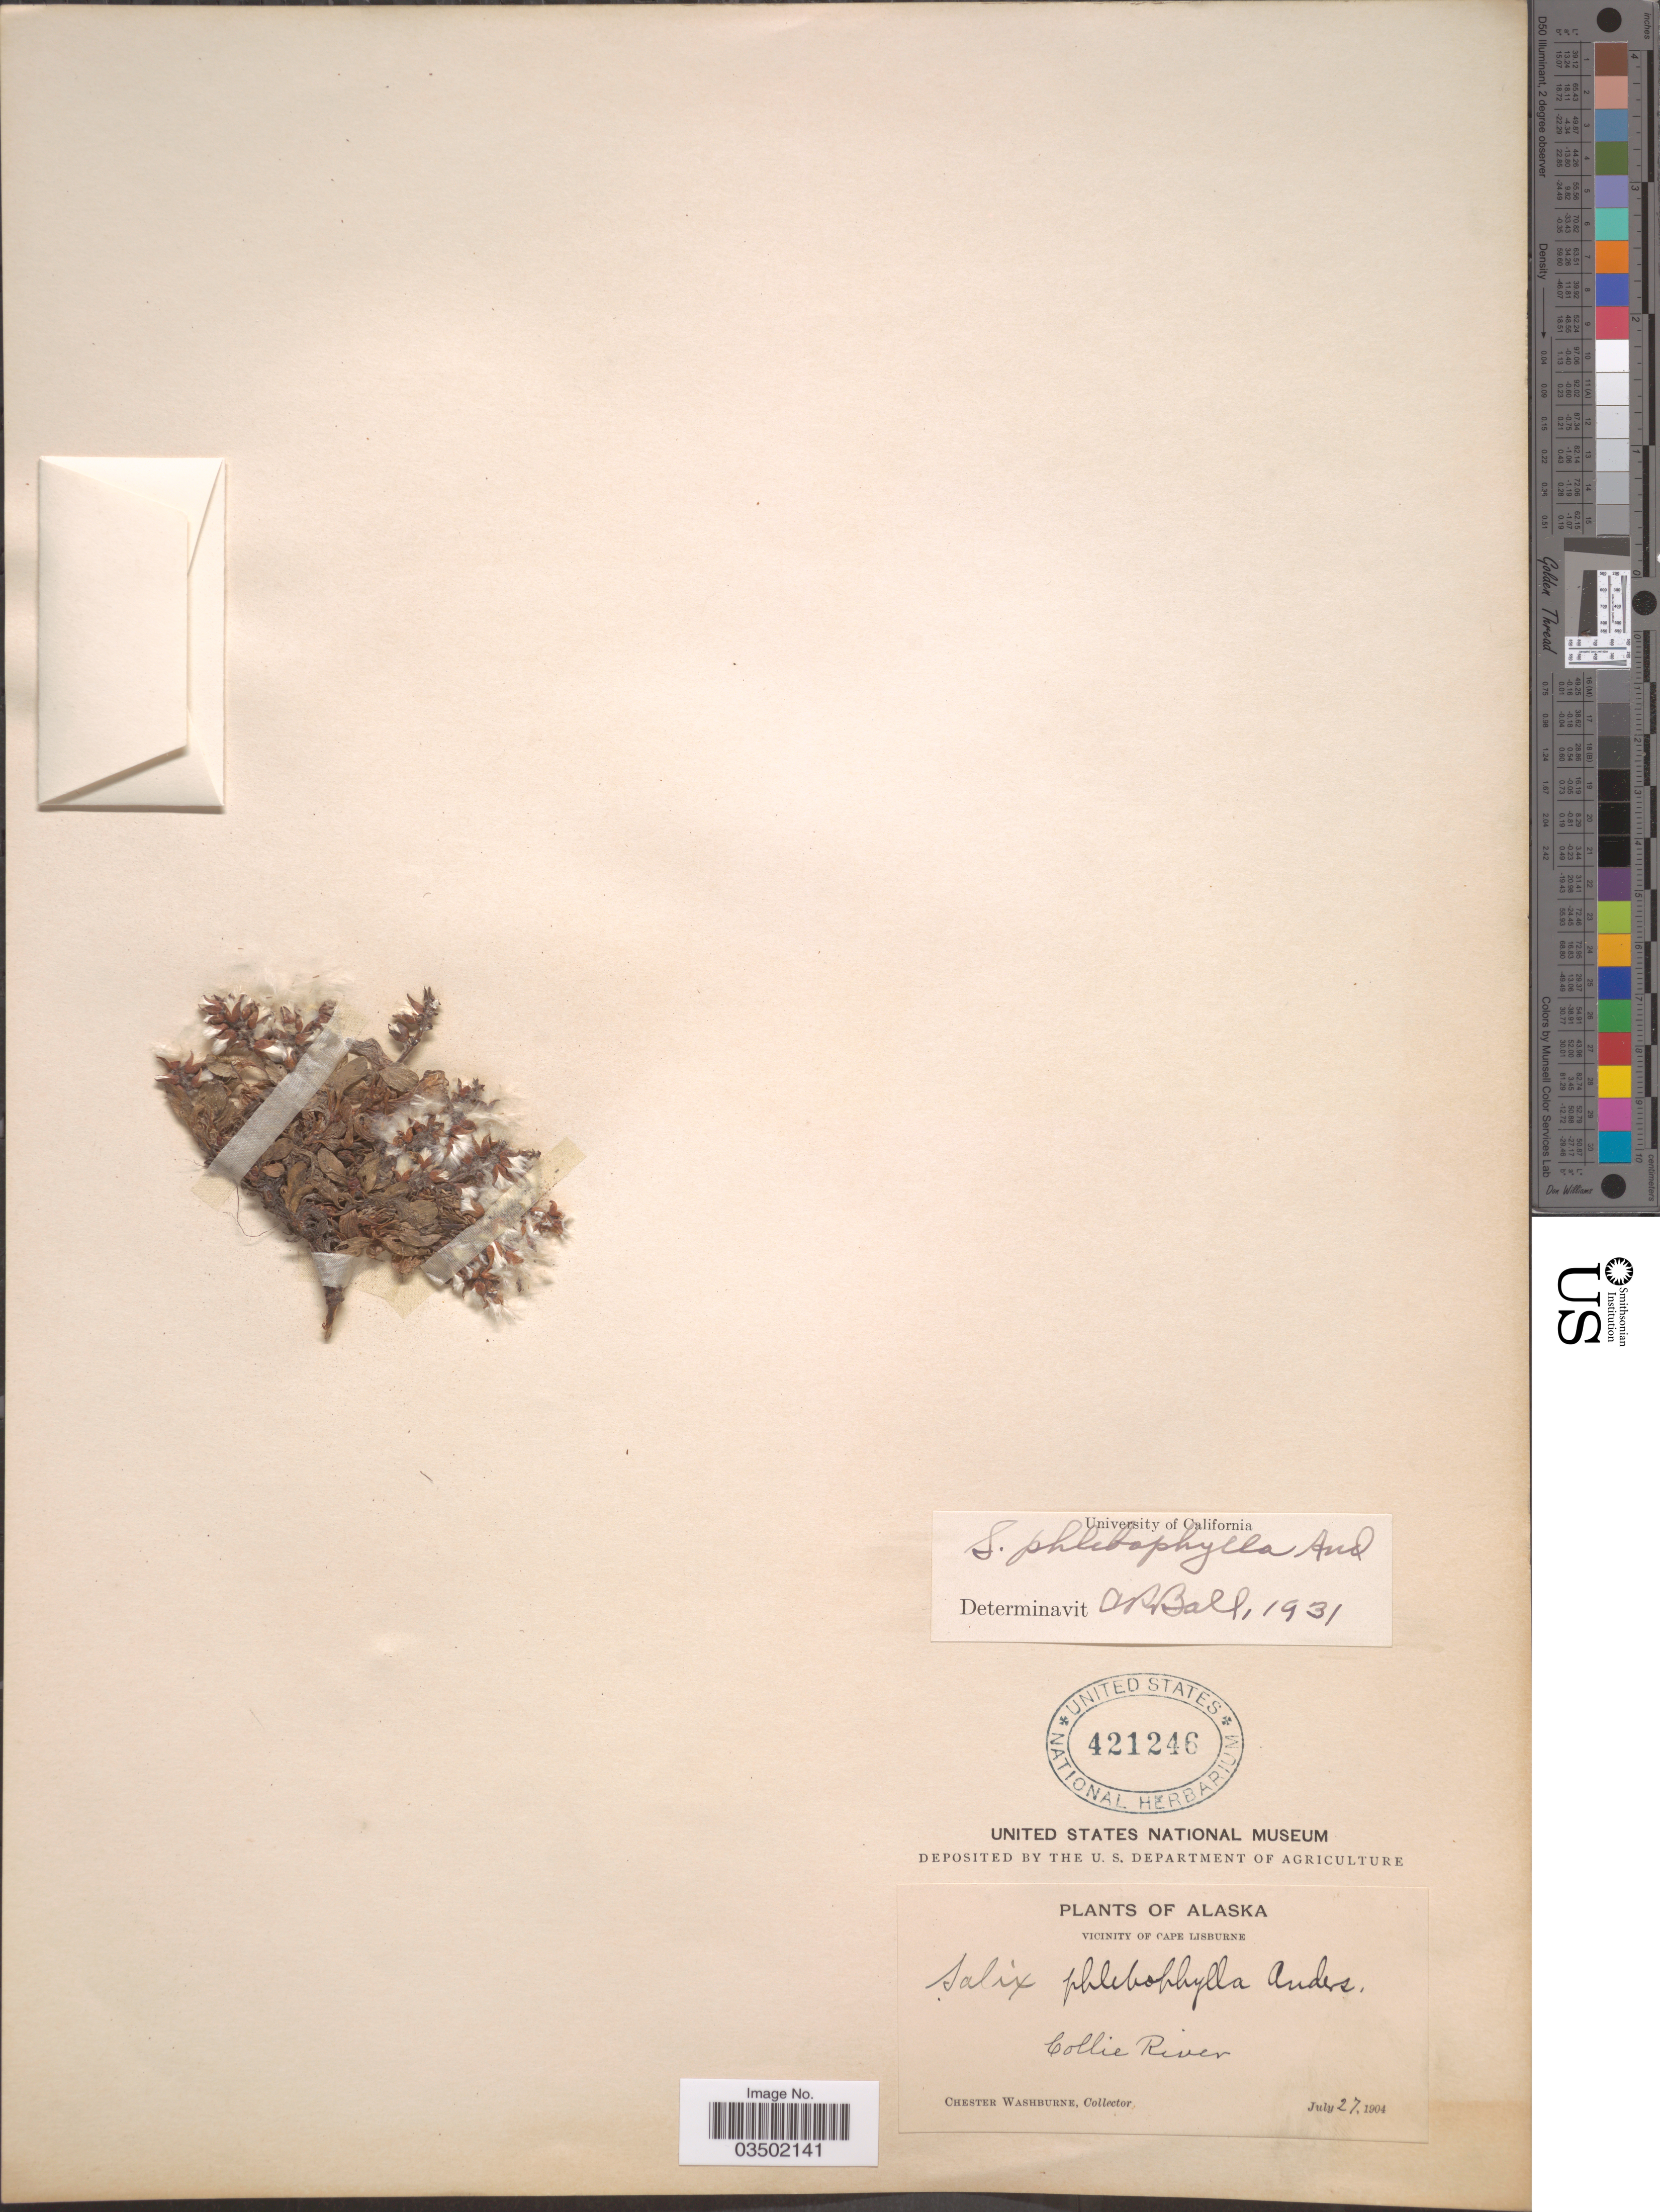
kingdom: Plantae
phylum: Tracheophyta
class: Magnoliopsida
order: Malpighiales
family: Salicaceae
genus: Salix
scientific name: Salix phlebophylla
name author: Andersson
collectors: C. Washburne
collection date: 1904-07-27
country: United States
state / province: Alaska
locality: Vicinity of Cape Lisburne. Collie River.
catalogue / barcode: US 421246